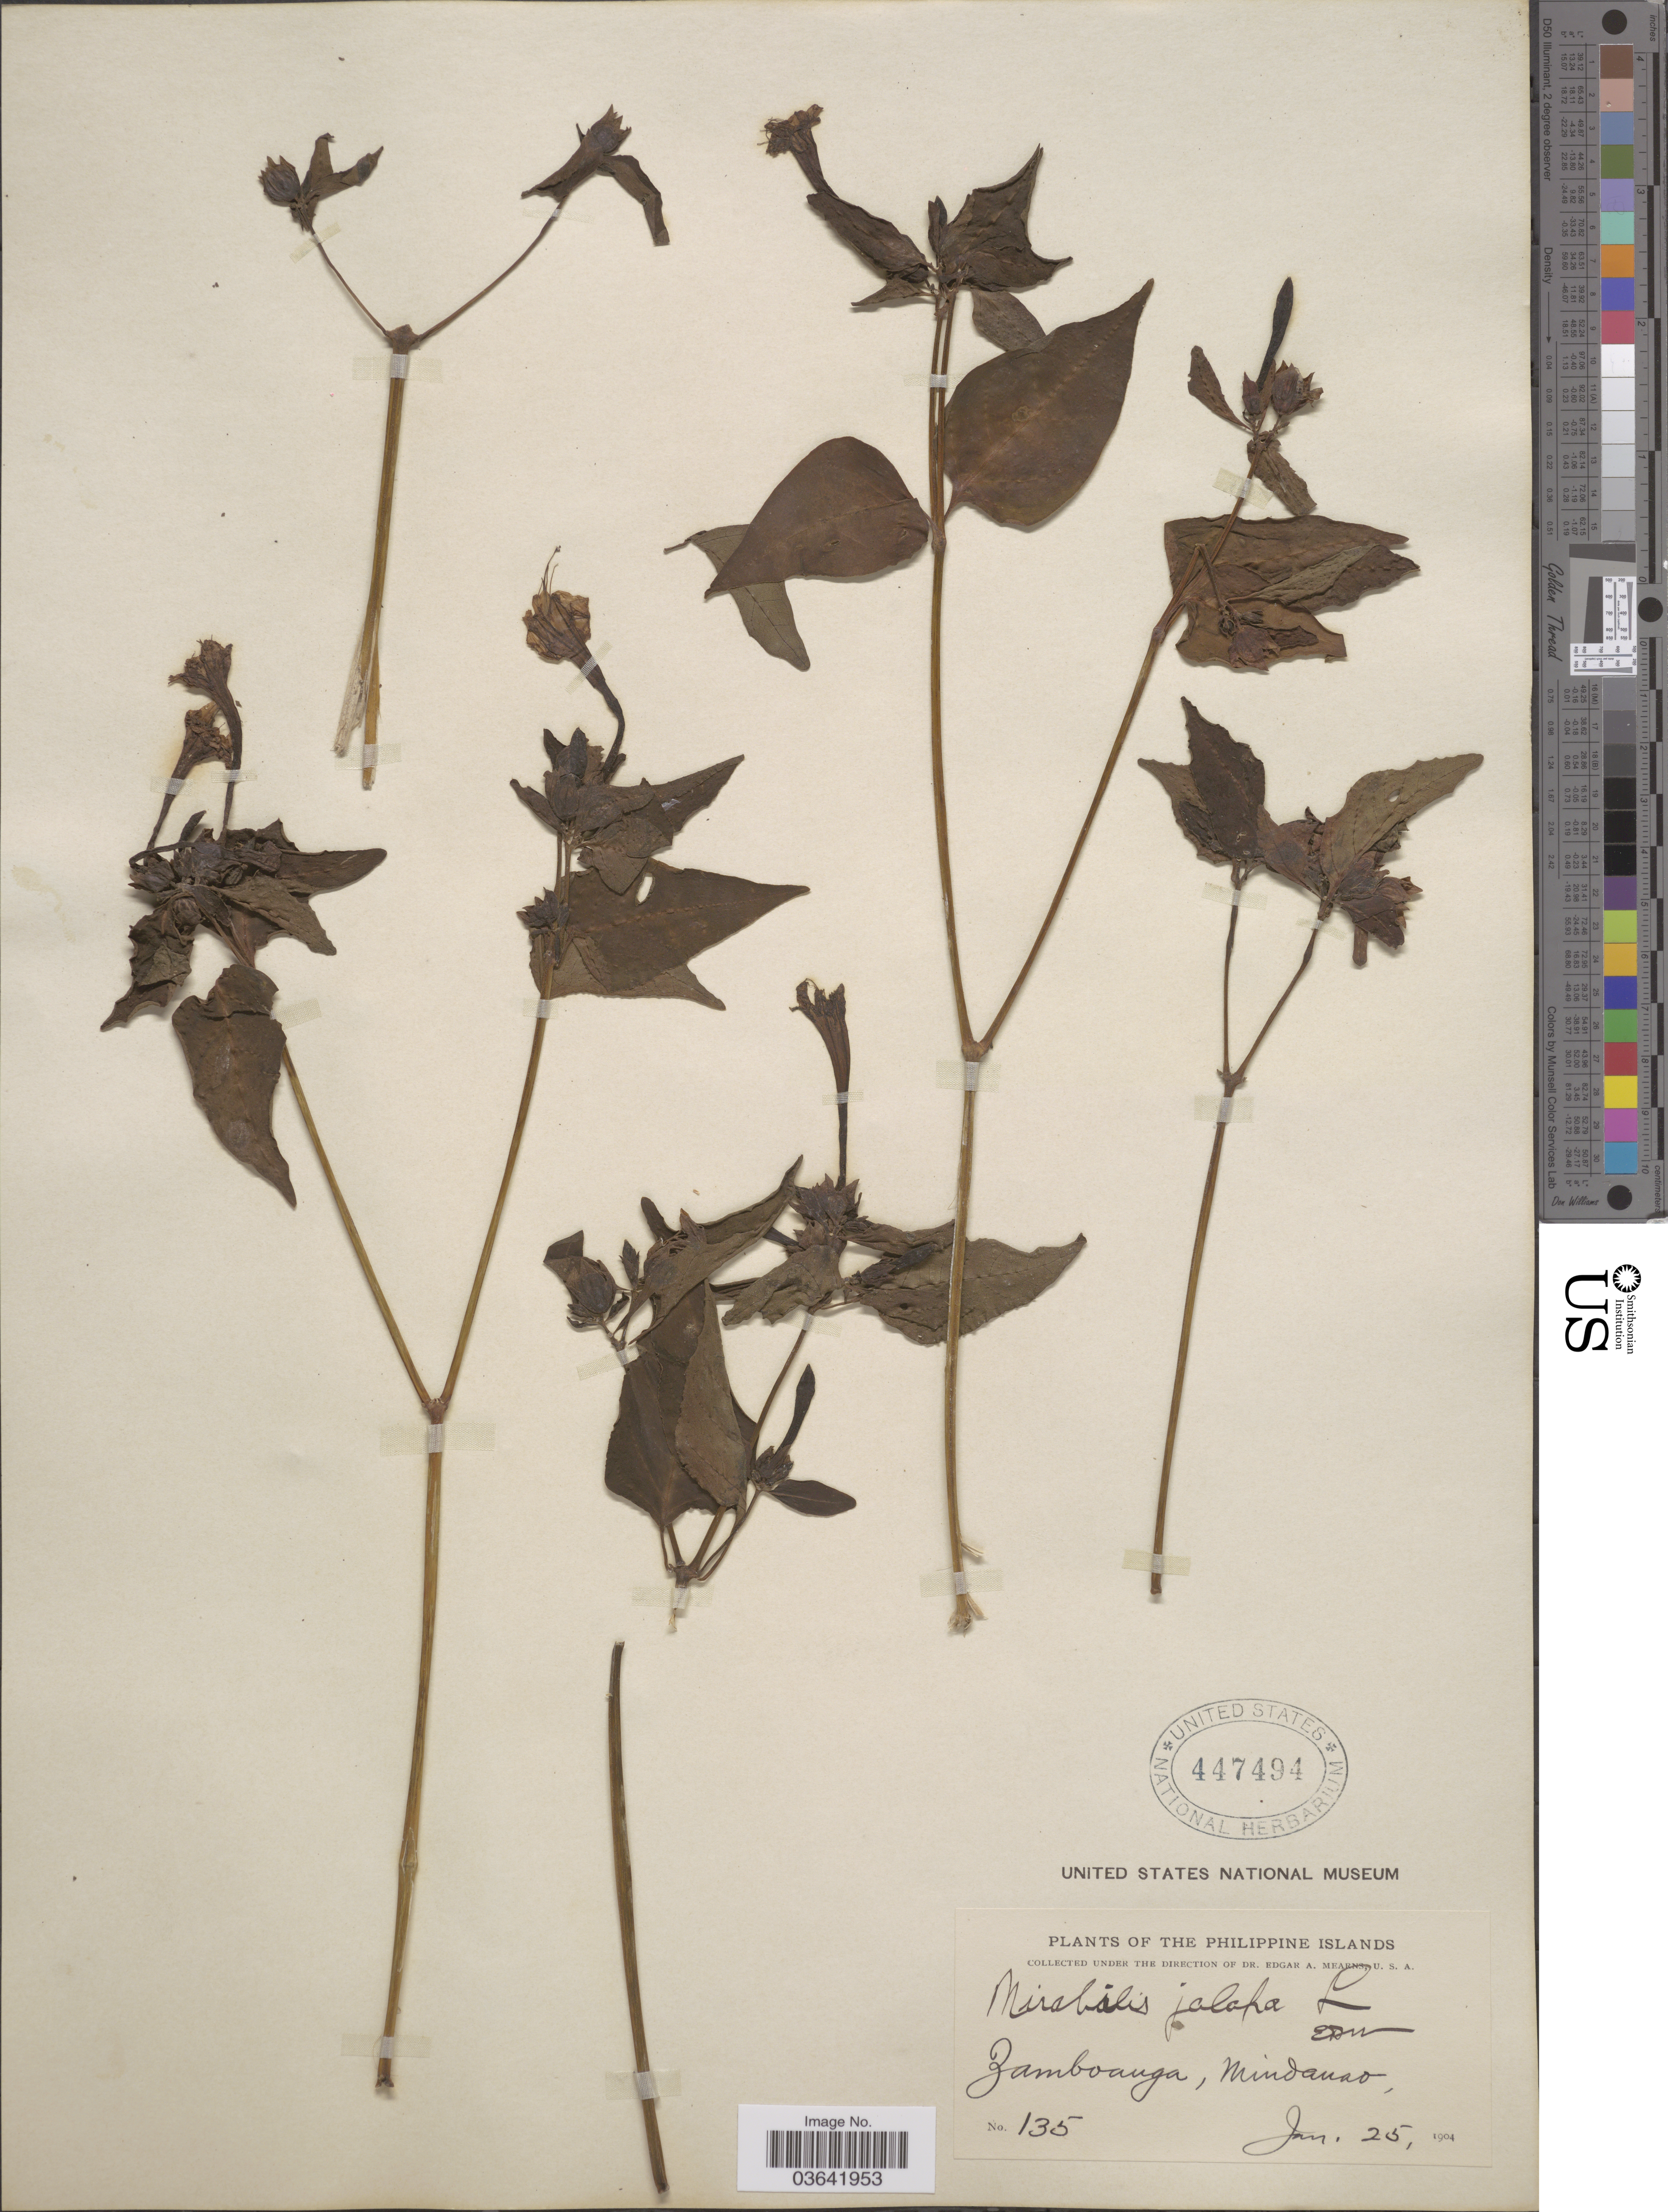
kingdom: Plantae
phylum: Tracheophyta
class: Magnoliopsida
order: Caryophyllales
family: Nyctaginaceae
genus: Mirabilis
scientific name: Mirabilis jalapa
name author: L.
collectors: E. A. Mearns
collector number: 135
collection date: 1904-01-25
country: Philippines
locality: Zamboanga, Mindanao.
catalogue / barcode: US 447494